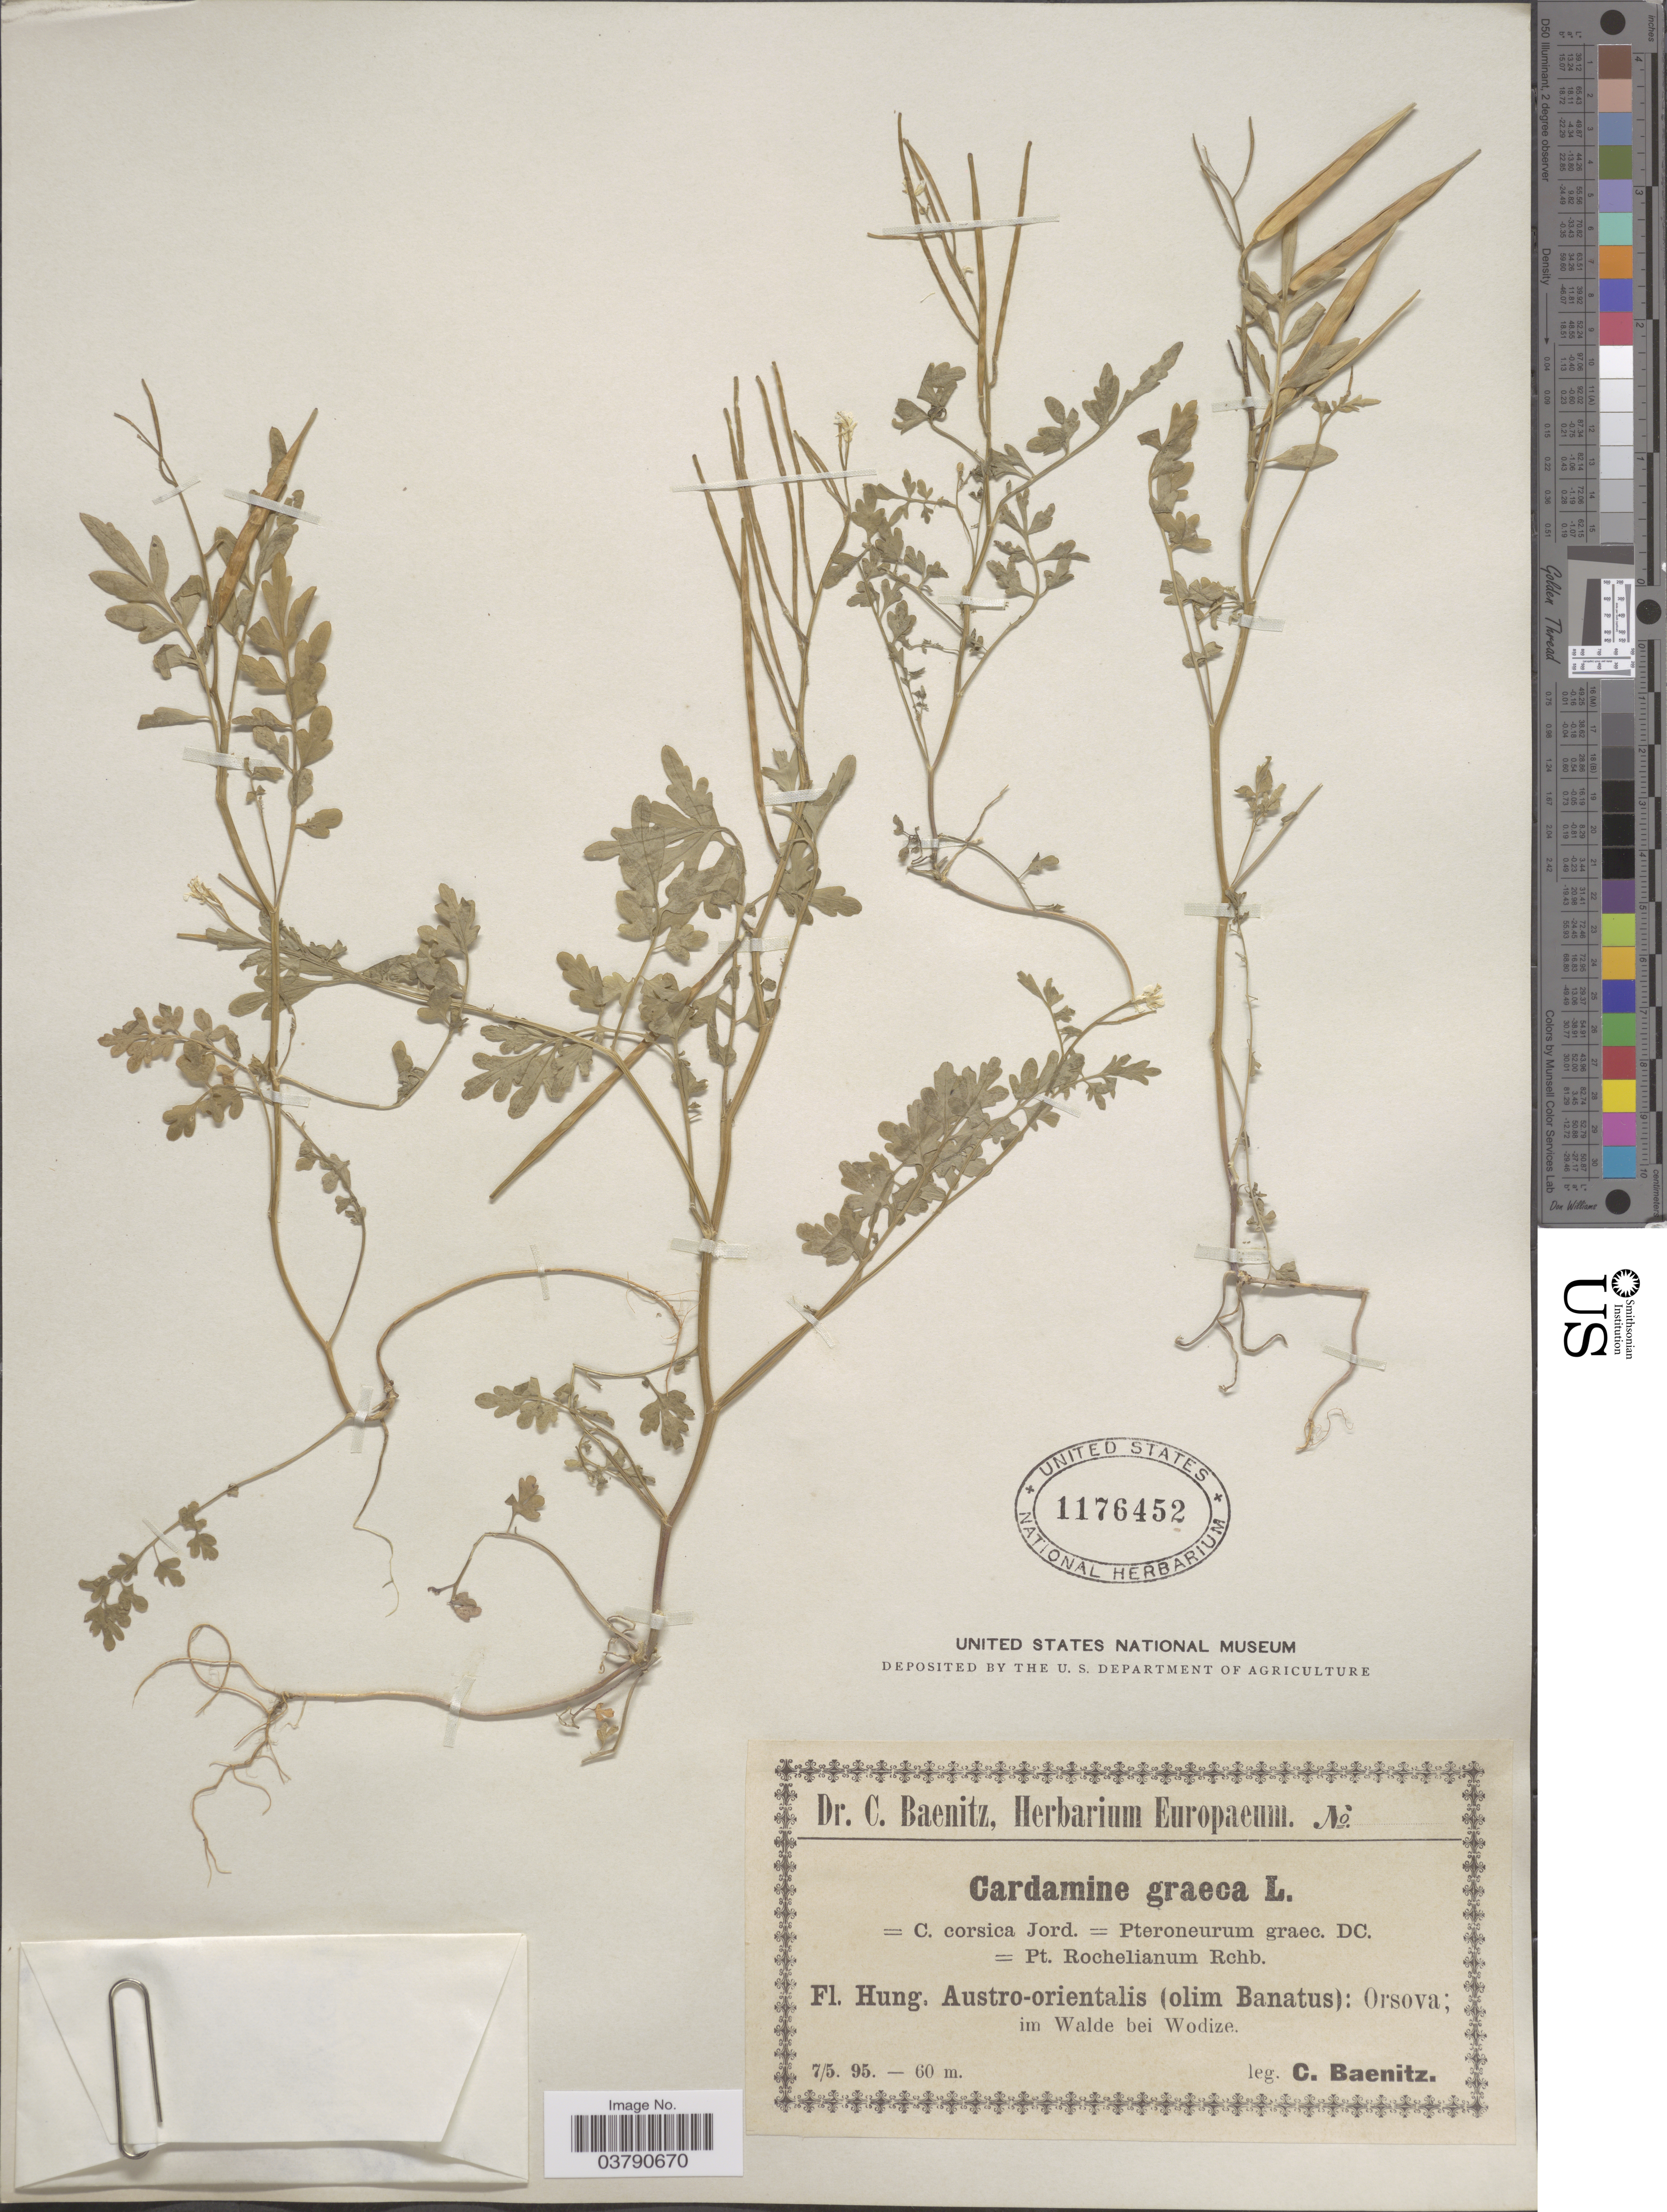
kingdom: Plantae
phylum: Tracheophyta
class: Magnoliopsida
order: Brassicales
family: Brassicaceae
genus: Cardamine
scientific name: Cardamine graeca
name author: L.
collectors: C. G. Baenitz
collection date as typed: Transcribed d/m/y: 7/5/95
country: Hungary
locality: Hung. Austro-orientalis (olim Banatus): Orsova; im Walde bei Wodize.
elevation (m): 60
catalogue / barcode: US 1176452